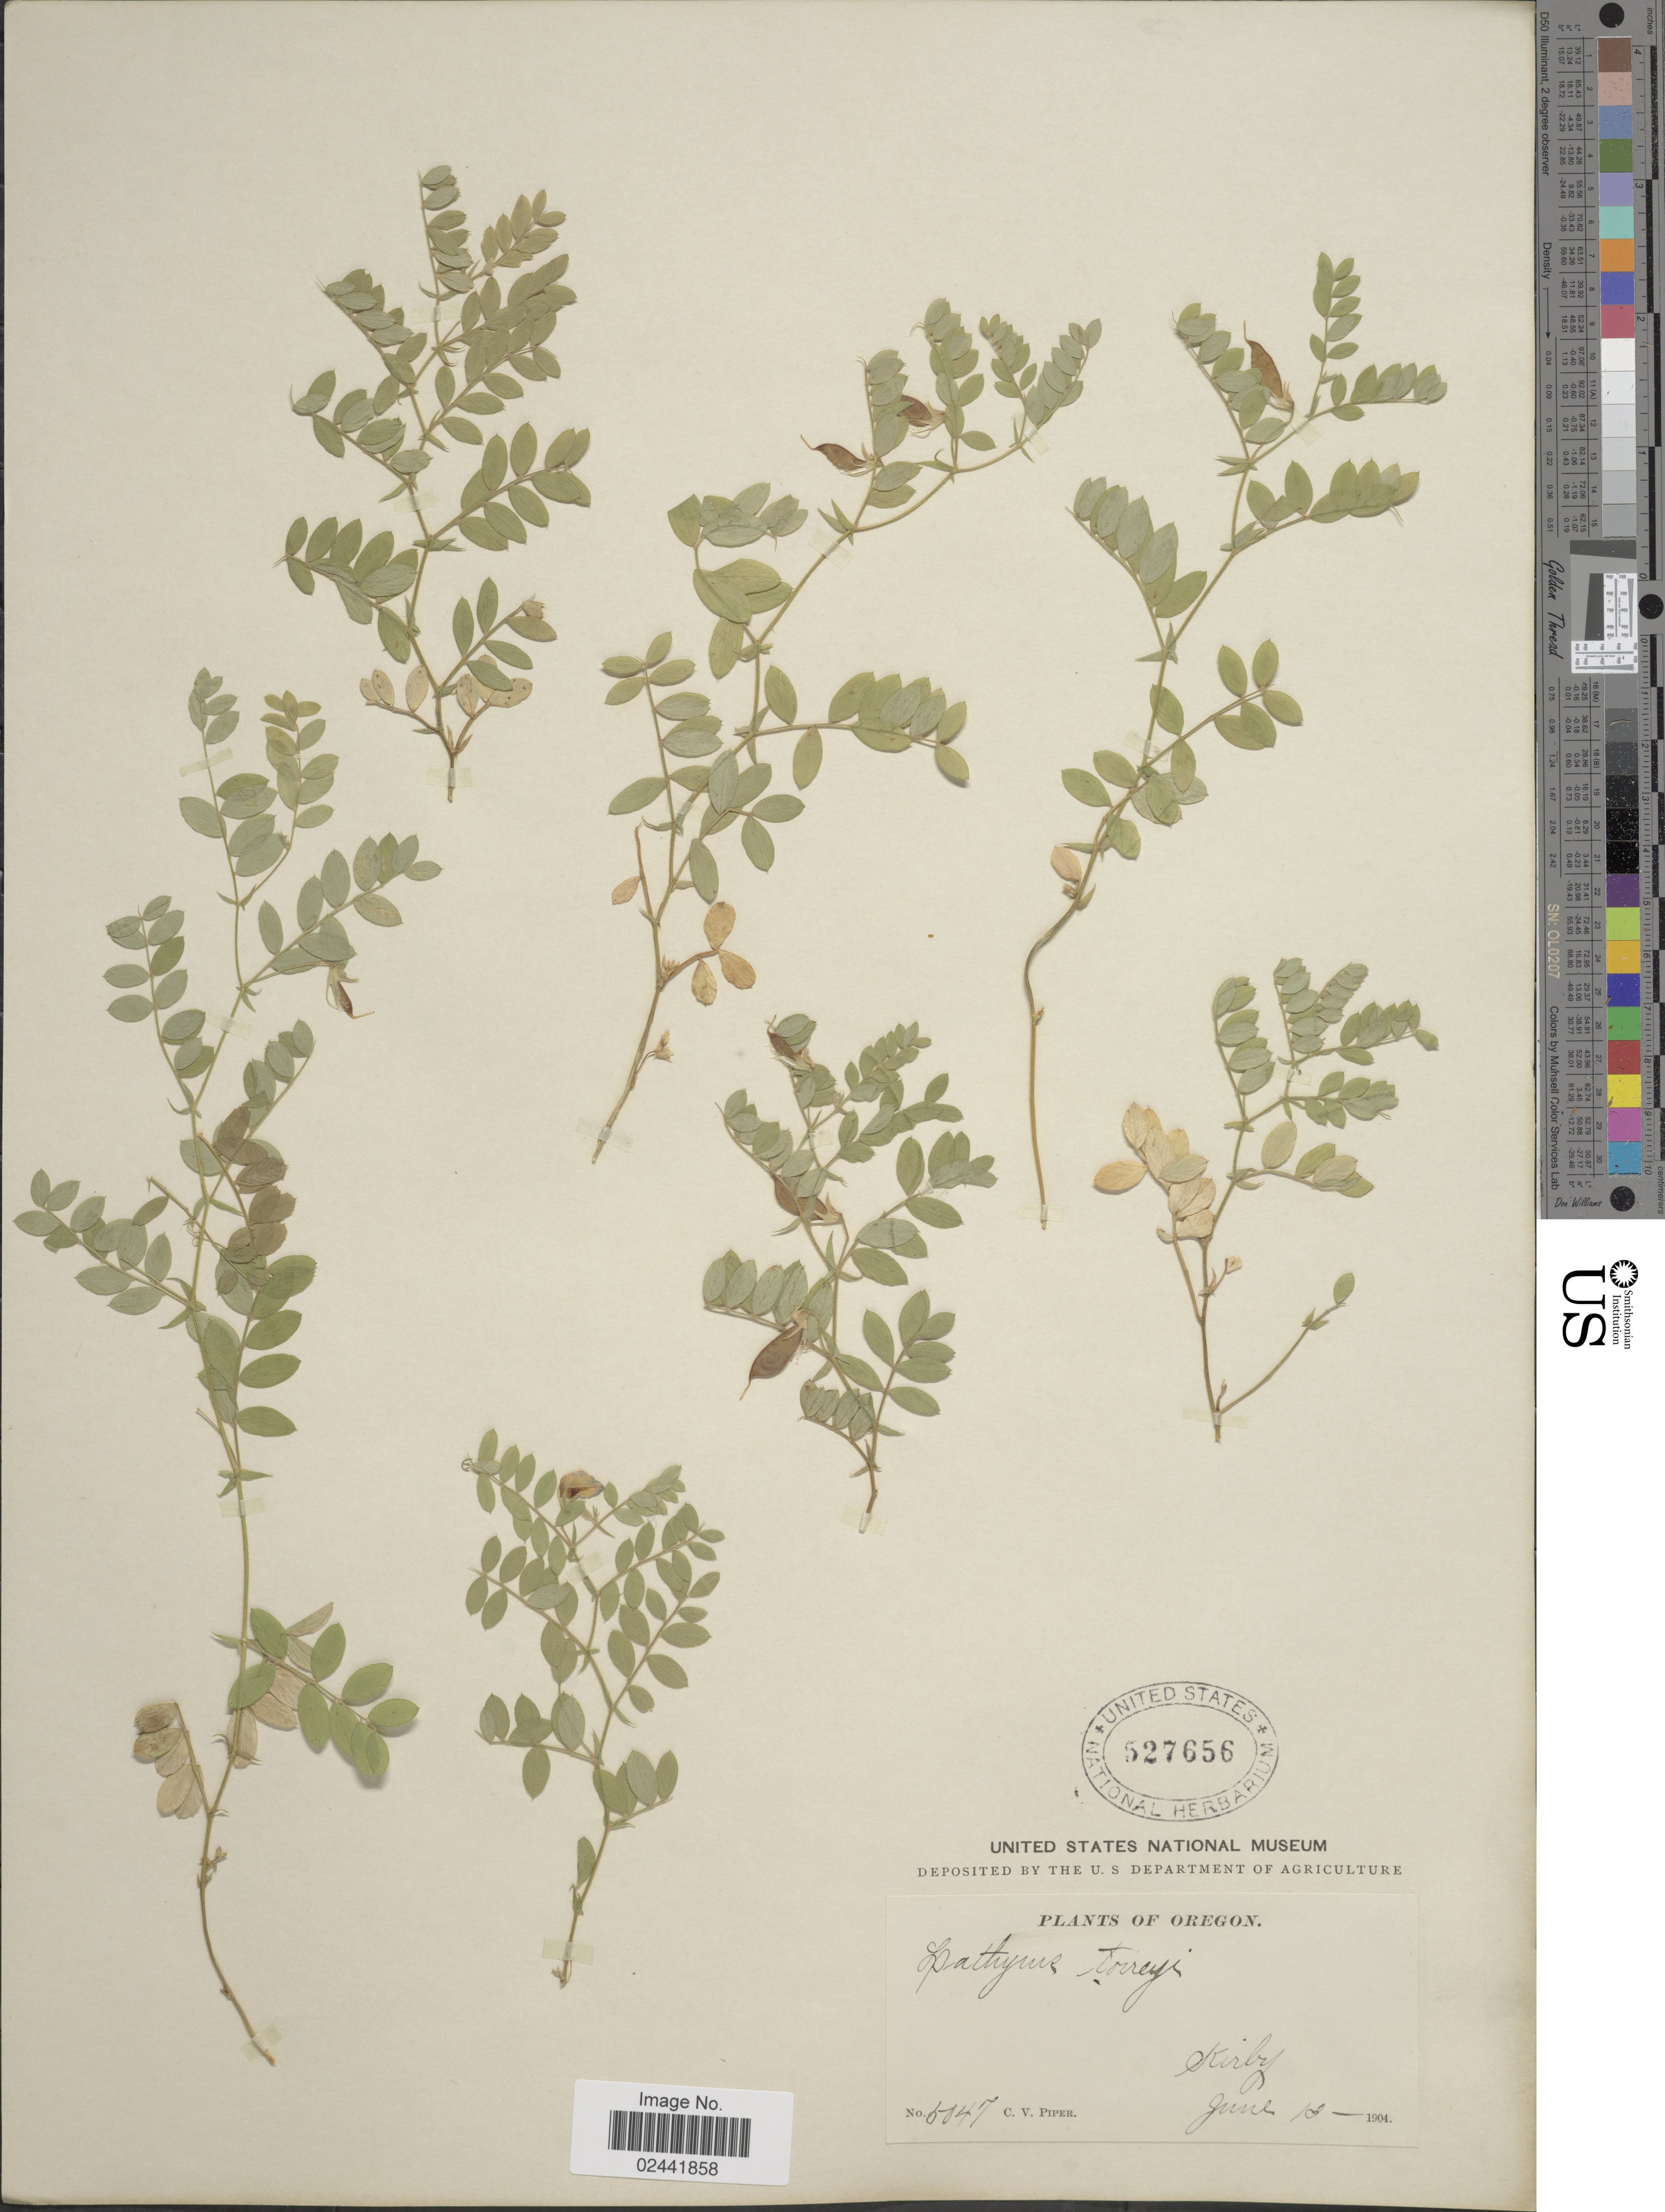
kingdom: Plantae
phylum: Tracheophyta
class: Magnoliopsida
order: Fabales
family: Fabaceae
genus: Lathyrus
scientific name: Lathyrus torreyi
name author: A. Gray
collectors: C. V. Piper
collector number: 5047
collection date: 1904-06-13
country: United States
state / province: Oregon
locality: Kirby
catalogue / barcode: US 527656